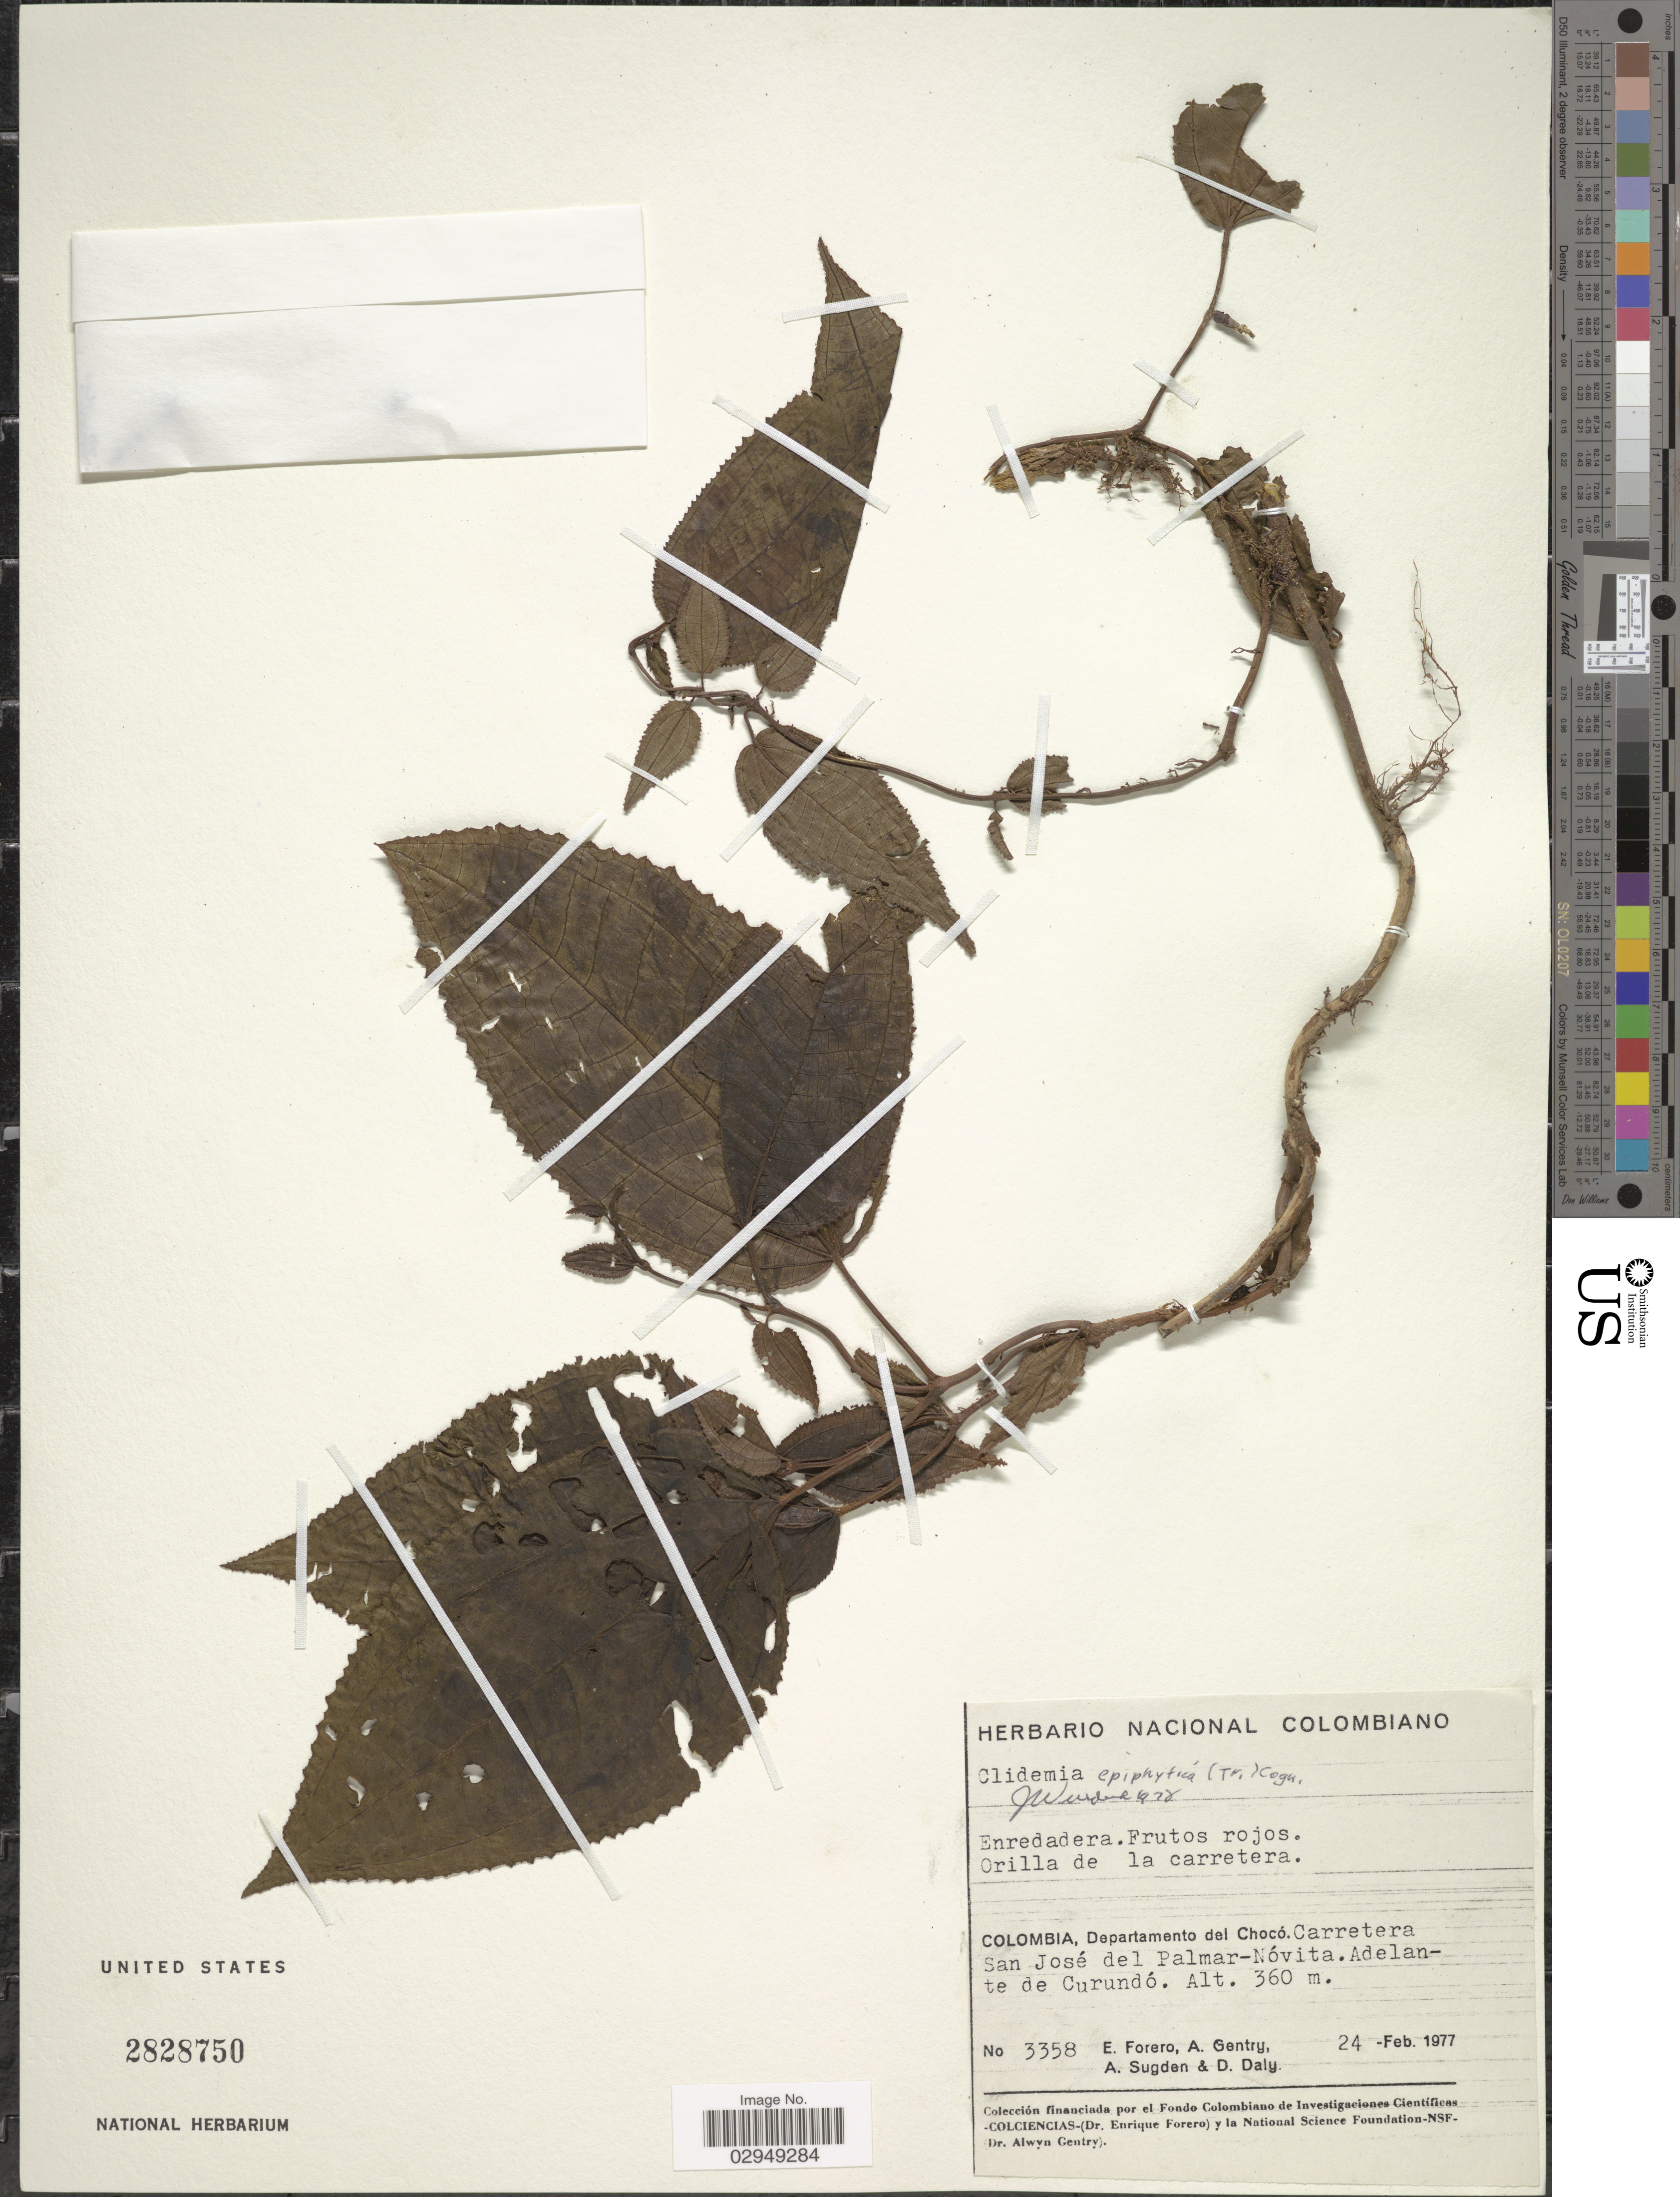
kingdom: Plantae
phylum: Tracheophyta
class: Magnoliopsida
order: Myrtales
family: Melastomataceae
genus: Clidemia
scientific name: Clidemia epiphytica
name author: (Triana) Cogn.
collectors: E. Forero, A. H. Gentry, A. Sugden & D. C. Daly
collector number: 3358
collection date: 1977-02-24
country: Colombia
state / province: Chocó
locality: Departamento del Chocó. Carretera San José del Palmar-Nóvita. Adelante de Curundó.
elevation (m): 360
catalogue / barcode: US 2828750